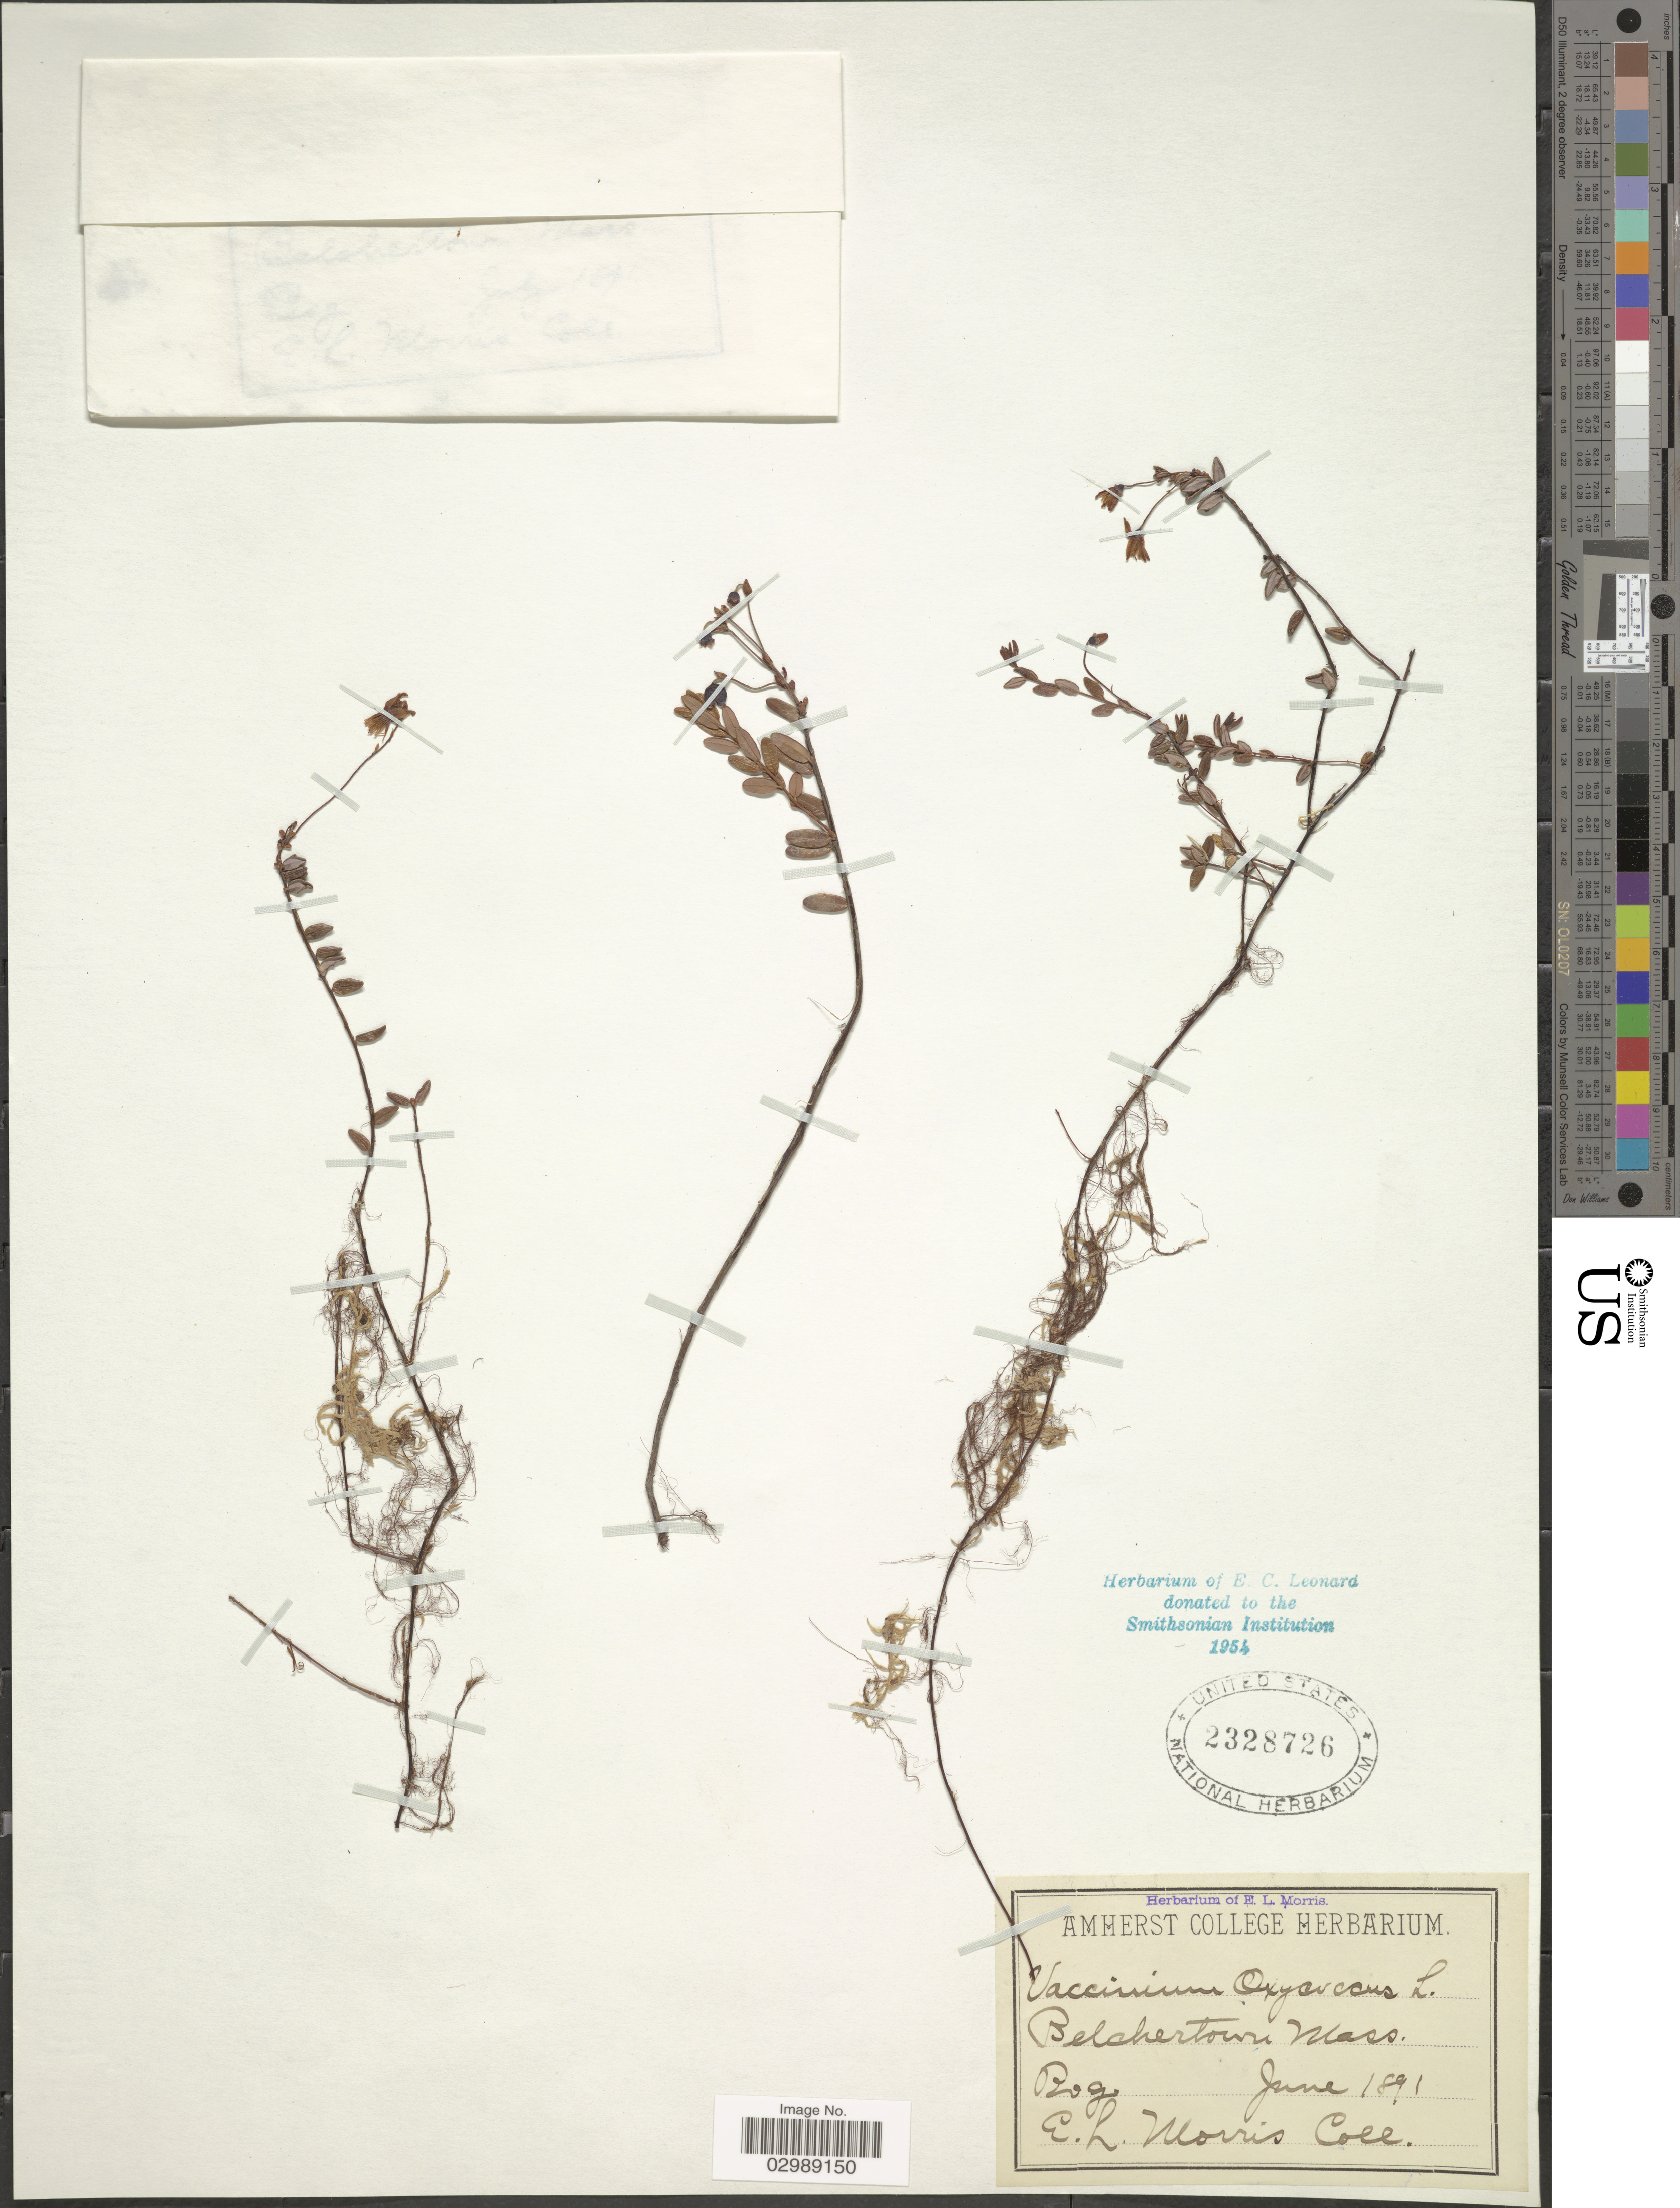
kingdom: Plantae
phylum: Tracheophyta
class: Magnoliopsida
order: Ericales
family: Ericaceae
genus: Vaccinium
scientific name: Vaccinium oxycoccos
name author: L.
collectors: E. Morris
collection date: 1891-06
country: United States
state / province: Massachusetts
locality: Belchertown. Bog.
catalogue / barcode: US 2328726